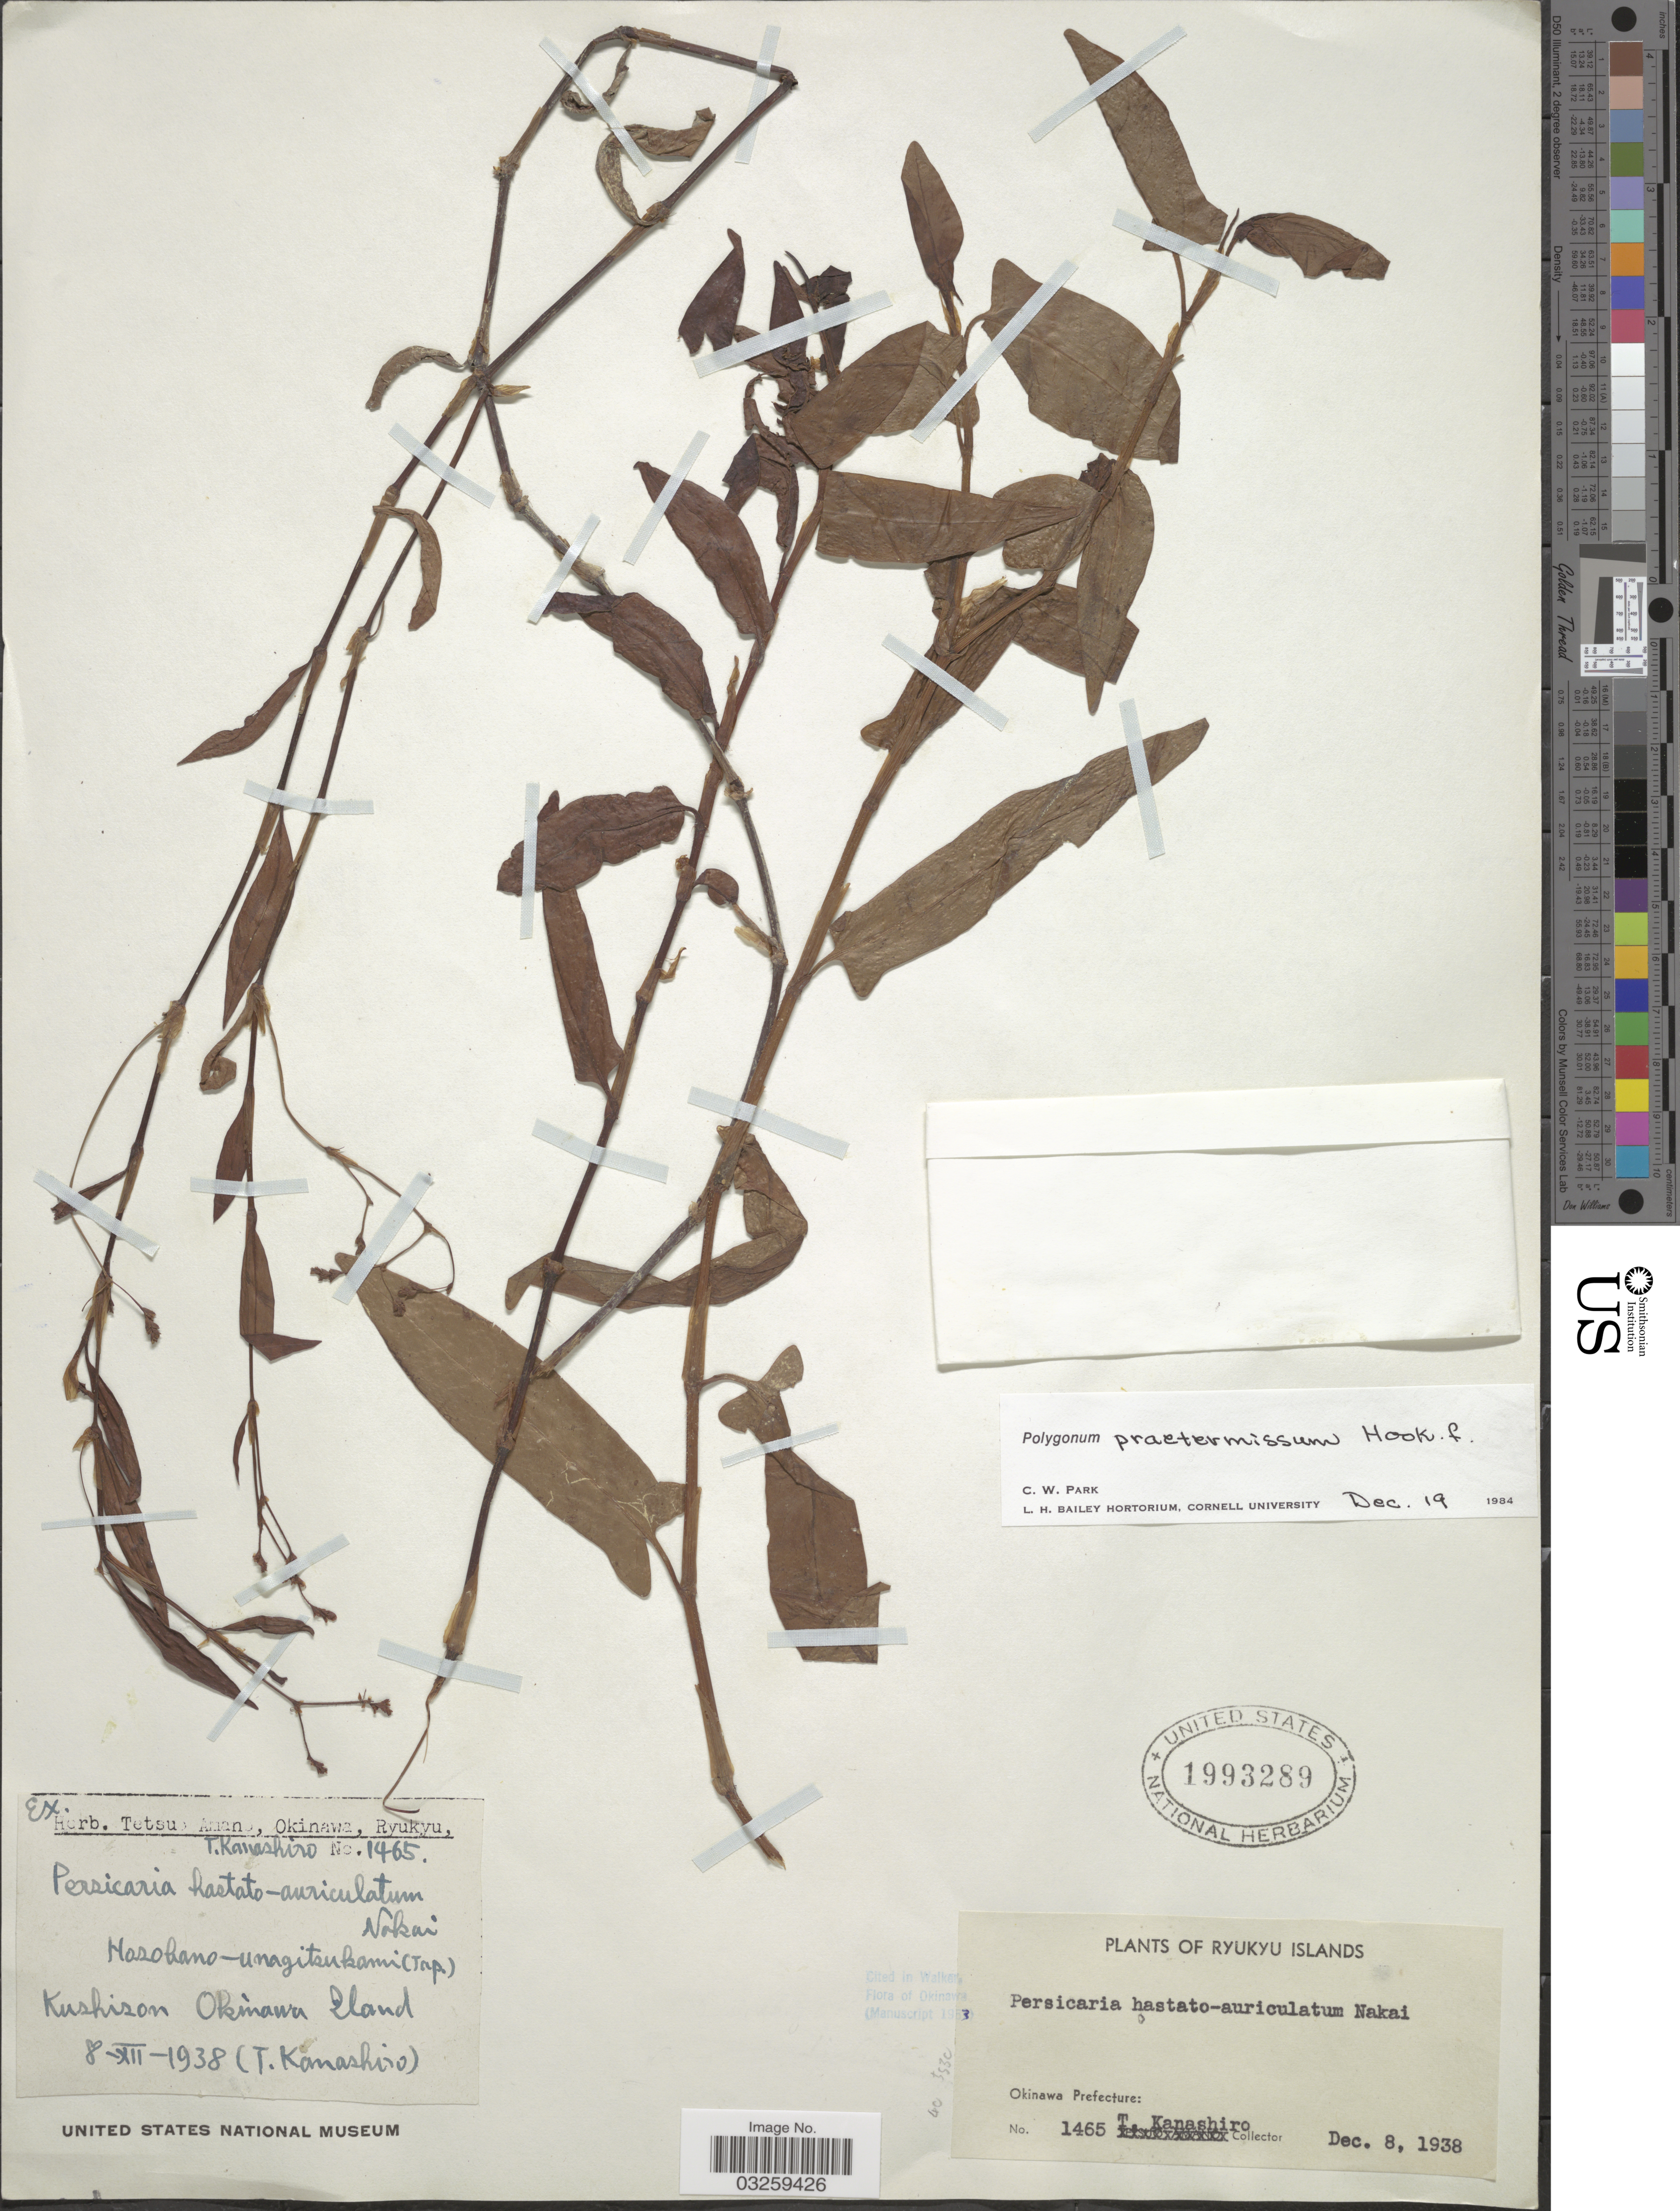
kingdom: Plantae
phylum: Tracheophyta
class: Magnoliopsida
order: Caryophyllales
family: Polygonaceae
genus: Polygonum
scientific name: Polygonum praetermissum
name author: Hook. f.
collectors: T. Kanashiro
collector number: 1465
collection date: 1938-12-08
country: Japan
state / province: Okinawa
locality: Kushison, Okinawa Island, Ryukyu Islands, Okinawa Prefecture.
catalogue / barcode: US 1993289